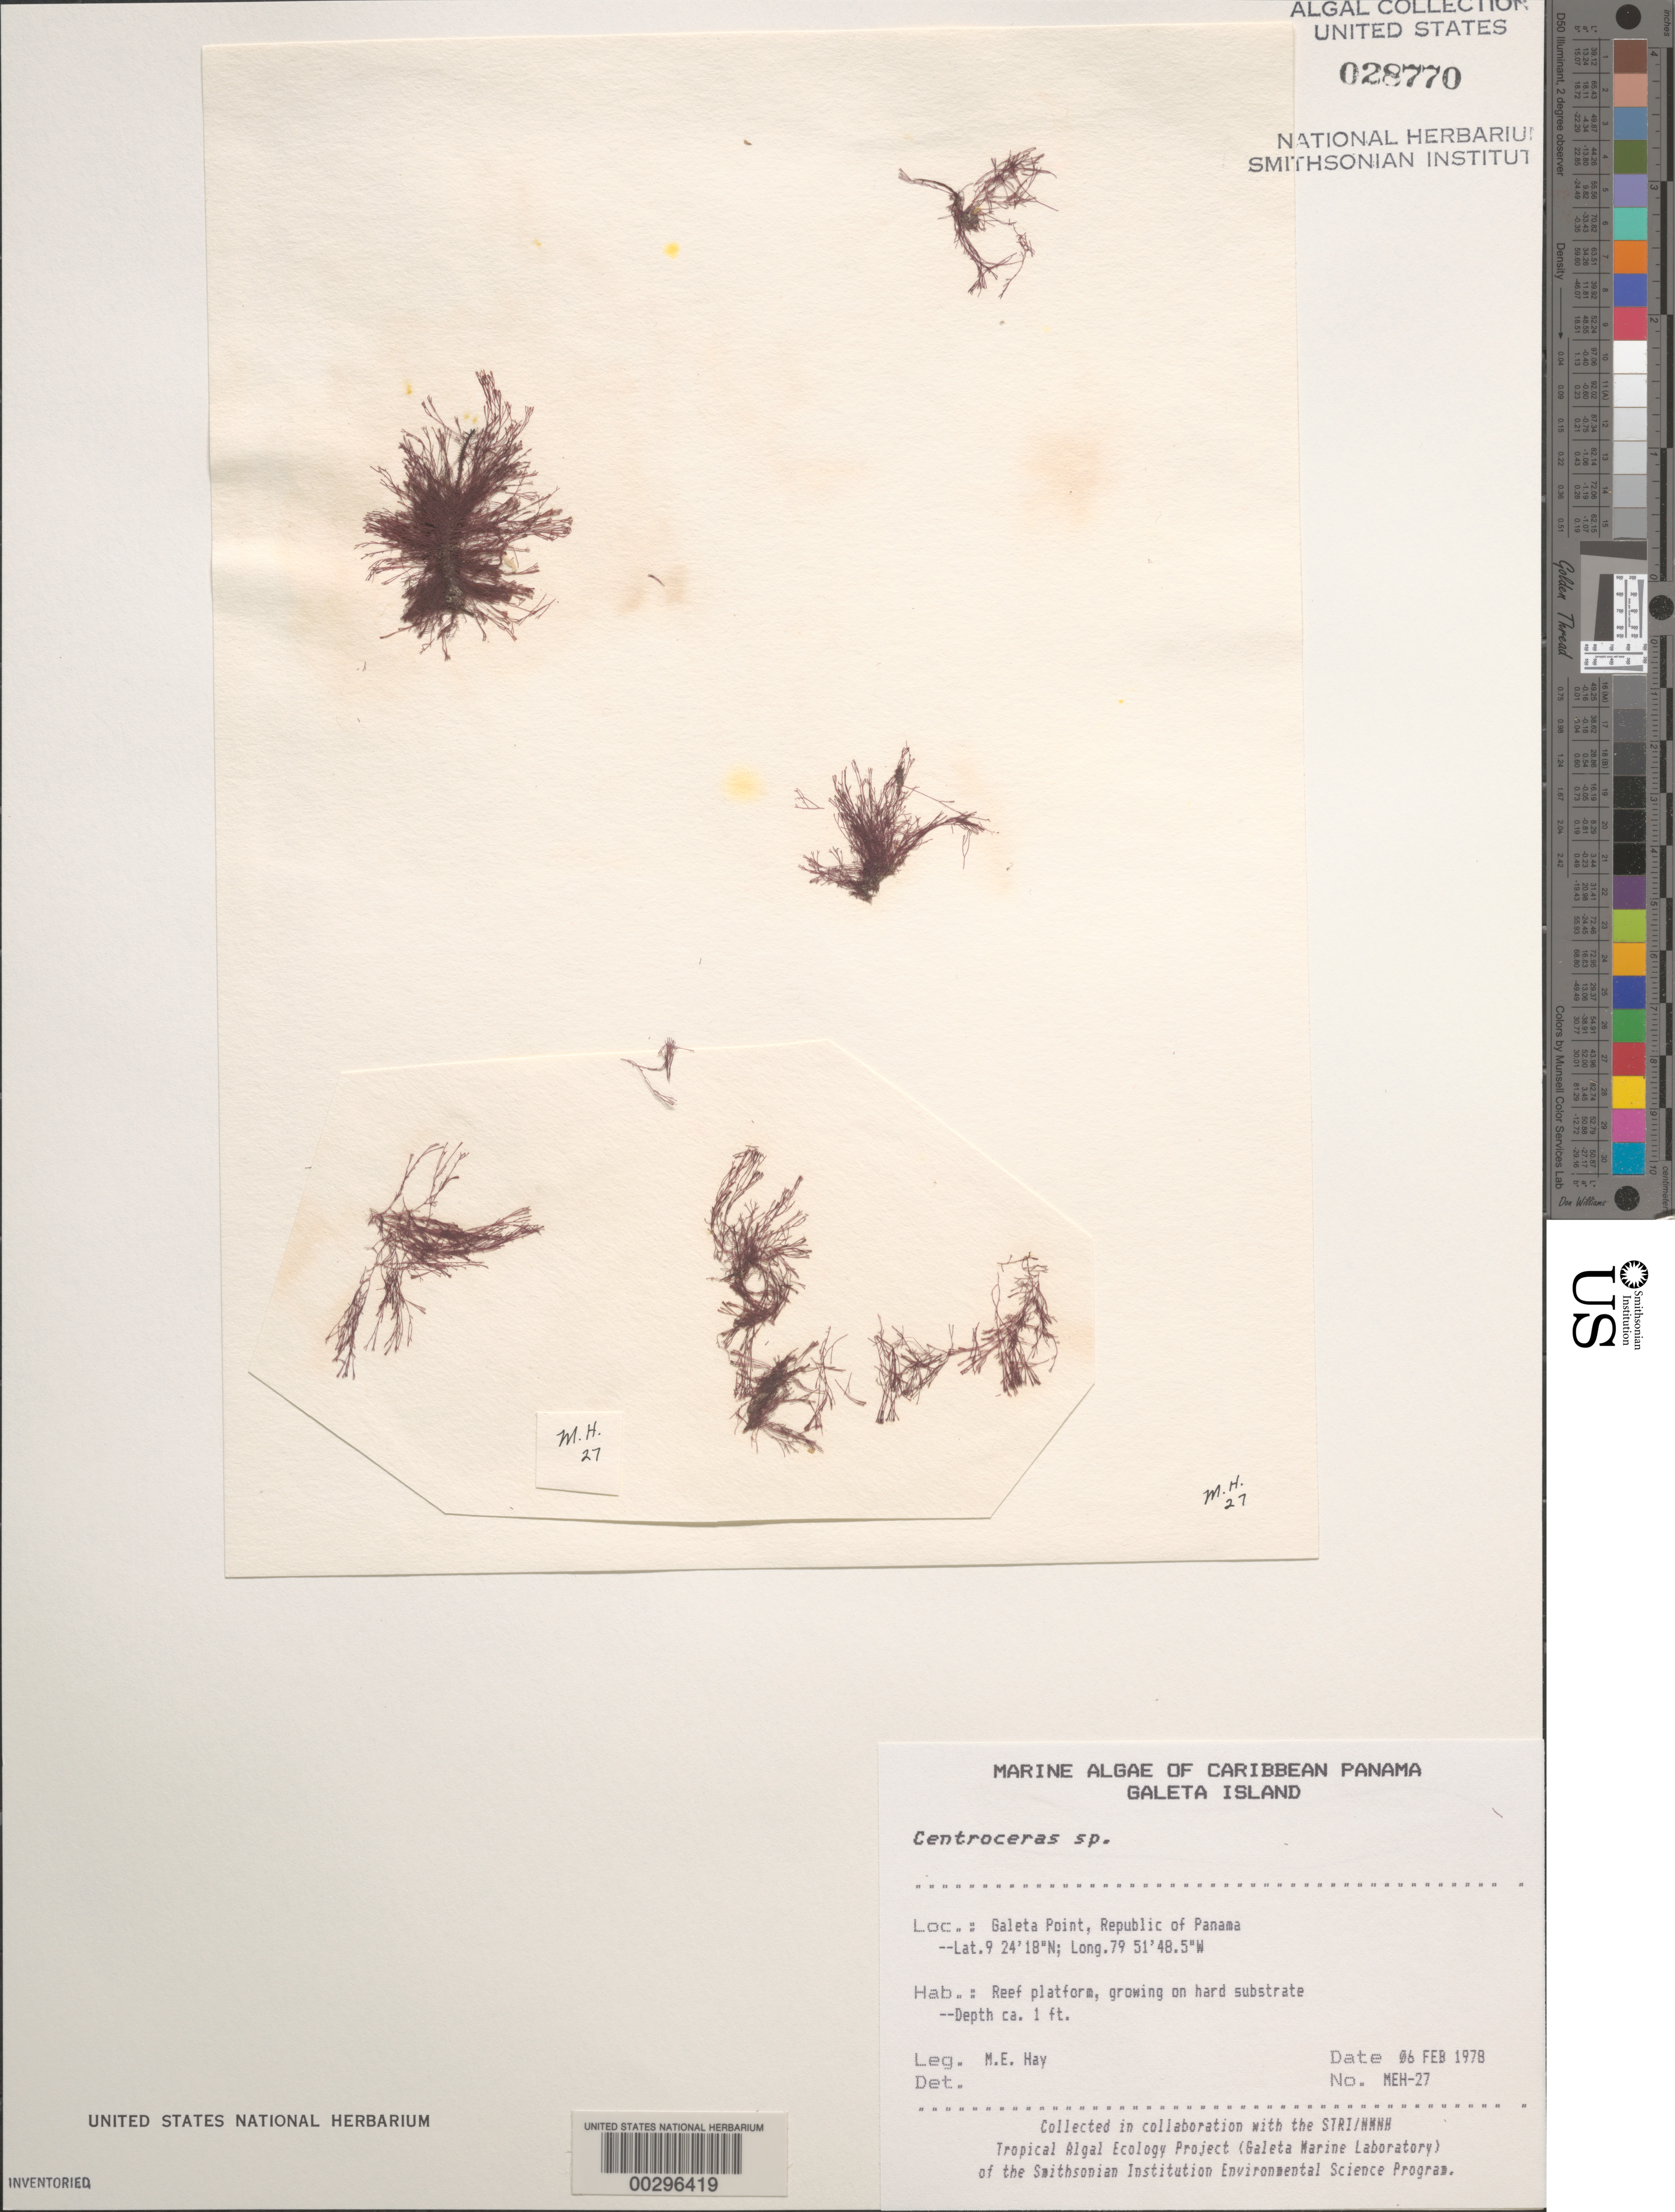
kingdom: Plantae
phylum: Rhodophyta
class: Florideophyceae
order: Ceramiales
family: Ceramiaceae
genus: Centroceras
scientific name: Centroceras sp.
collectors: M. E. Hay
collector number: MEH-27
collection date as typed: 06 Feb 1978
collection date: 1978-02-06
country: Panama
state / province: Colón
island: Galeta Island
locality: Galeta Point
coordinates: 9 24'18"N, 79 51'48.5"W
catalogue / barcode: US 28770